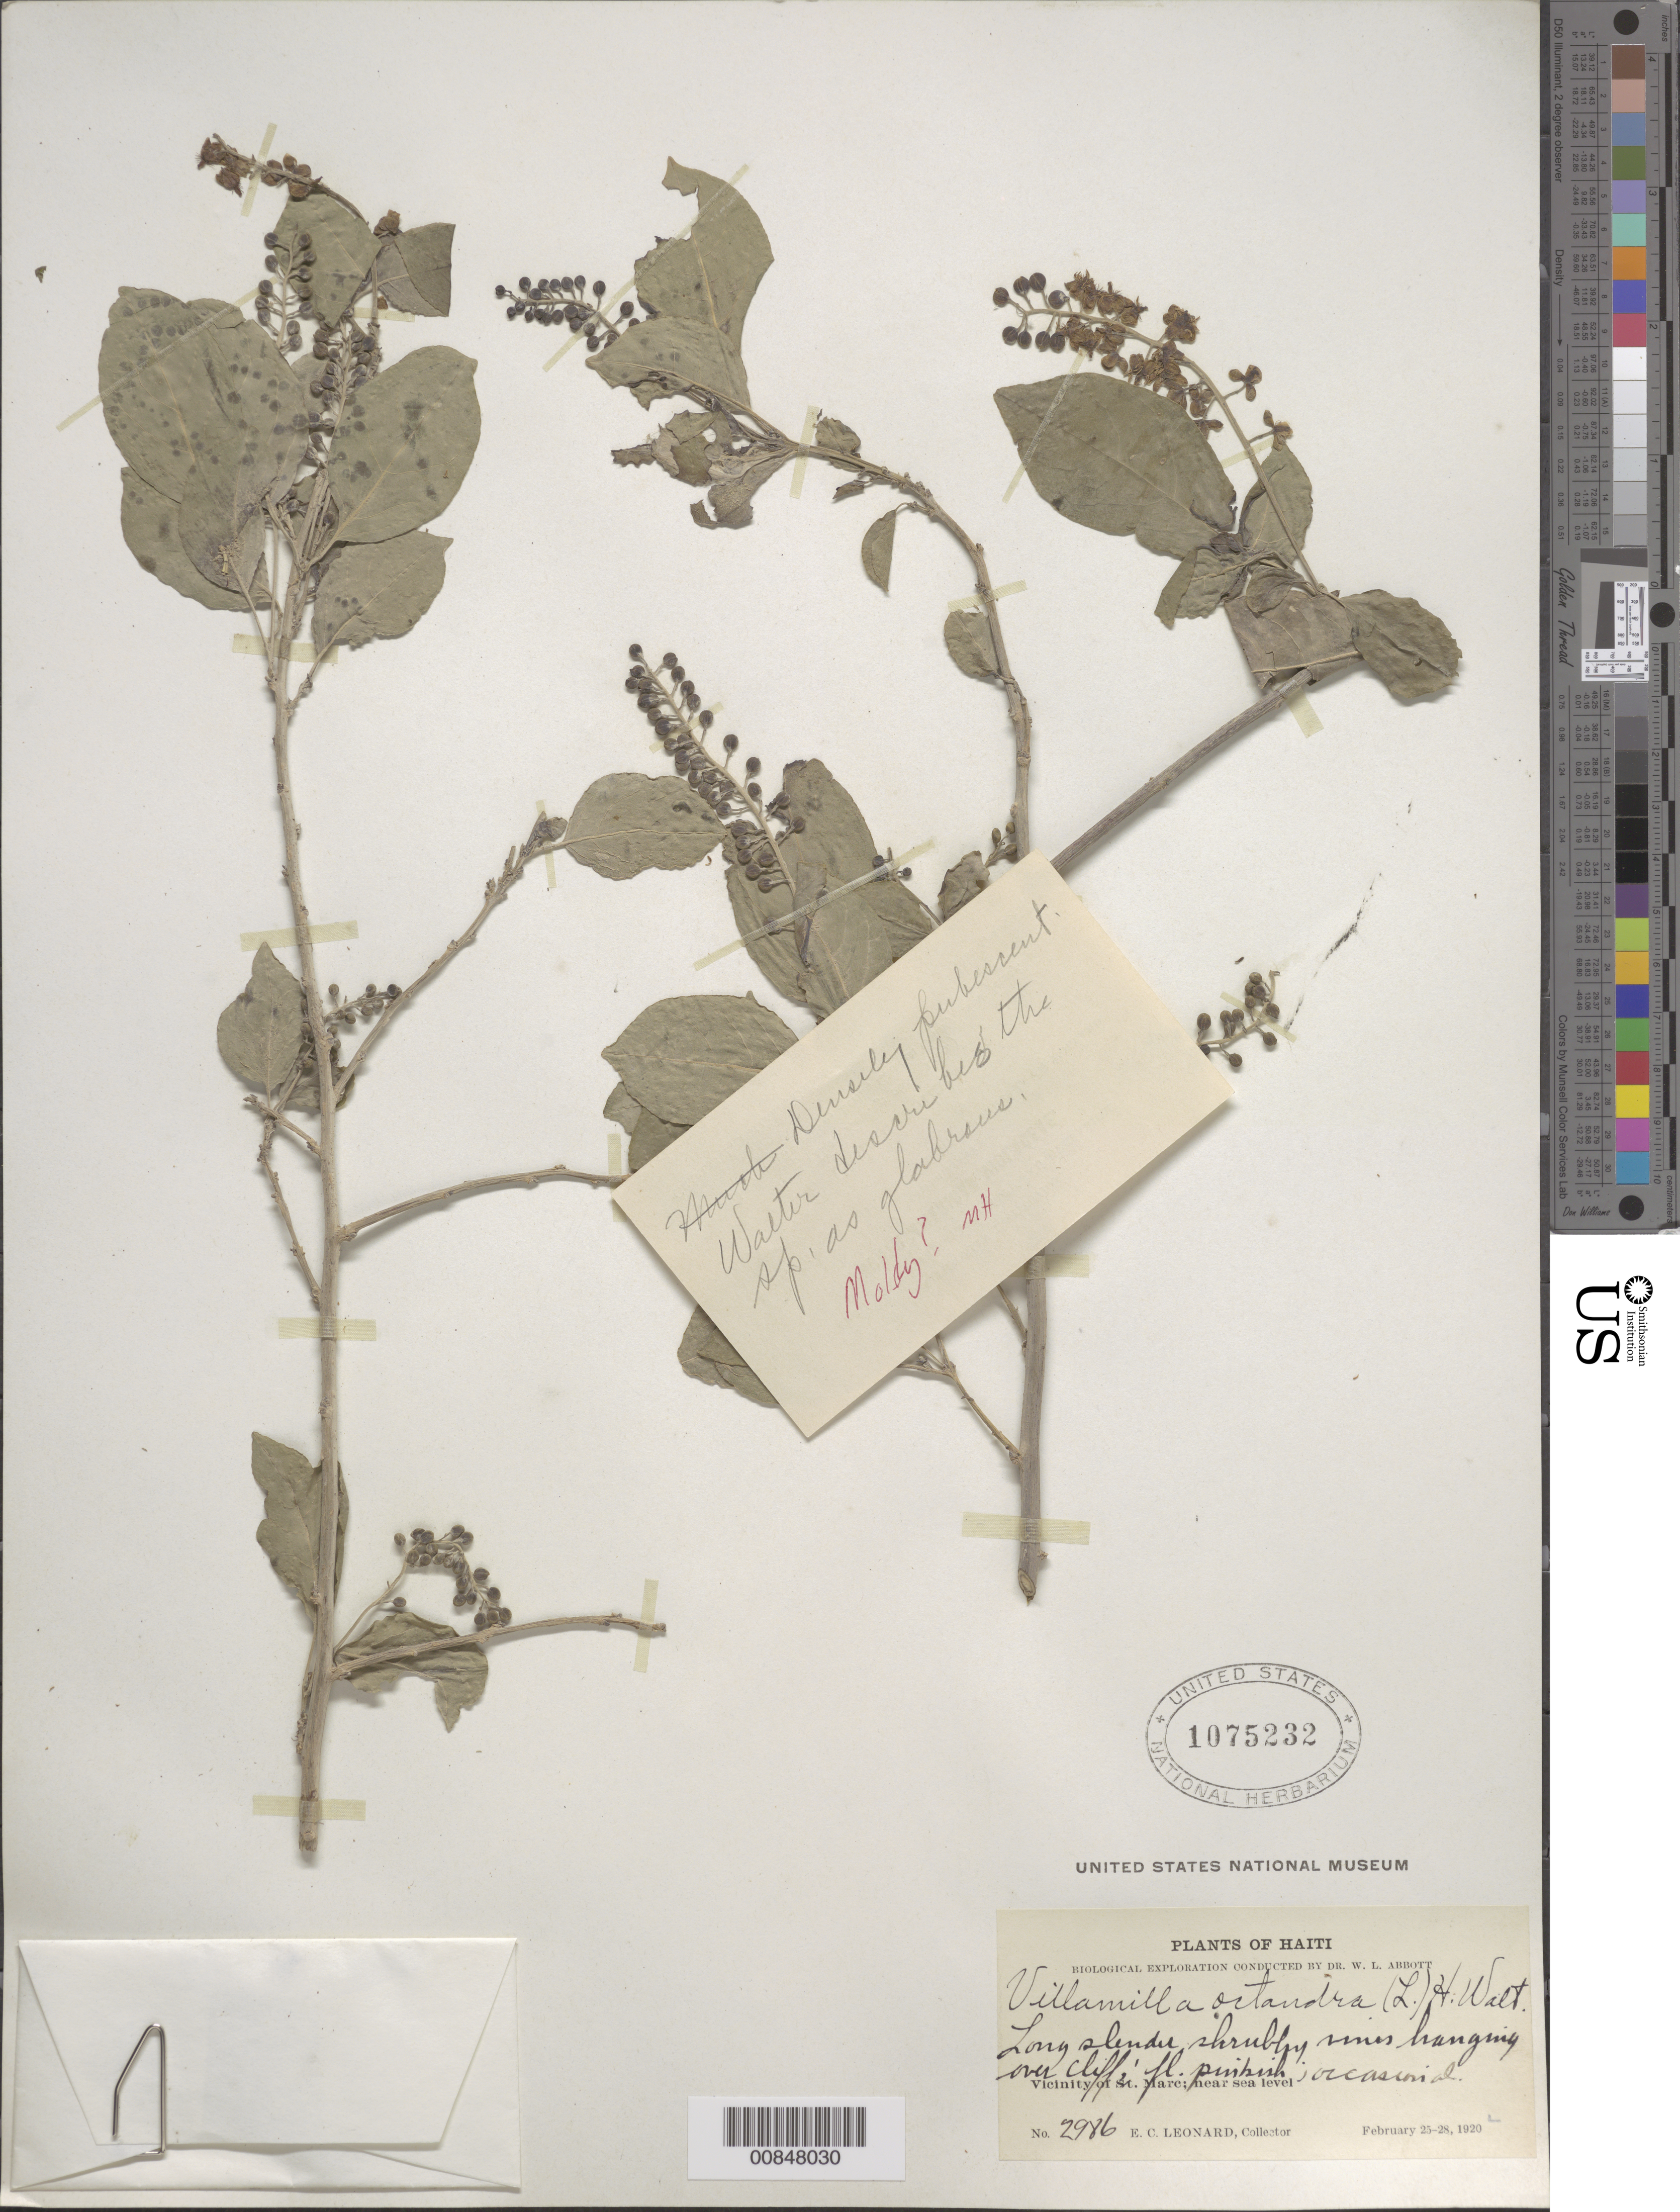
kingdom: Plantae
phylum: Tracheophyta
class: Magnoliopsida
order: Caryophyllales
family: Phytolaccaceae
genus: Trichostigma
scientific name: Trichostigma octandrum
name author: (L.) H. Walter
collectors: E. C. Leonard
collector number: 2986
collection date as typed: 25 Feb 1920 to 28 Feb 1920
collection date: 1920-02-25/1920-02-28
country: Haiti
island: Hispaniola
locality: Vicinity of St. Marc.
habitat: Hanging over cliffs.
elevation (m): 0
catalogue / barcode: US 1075232